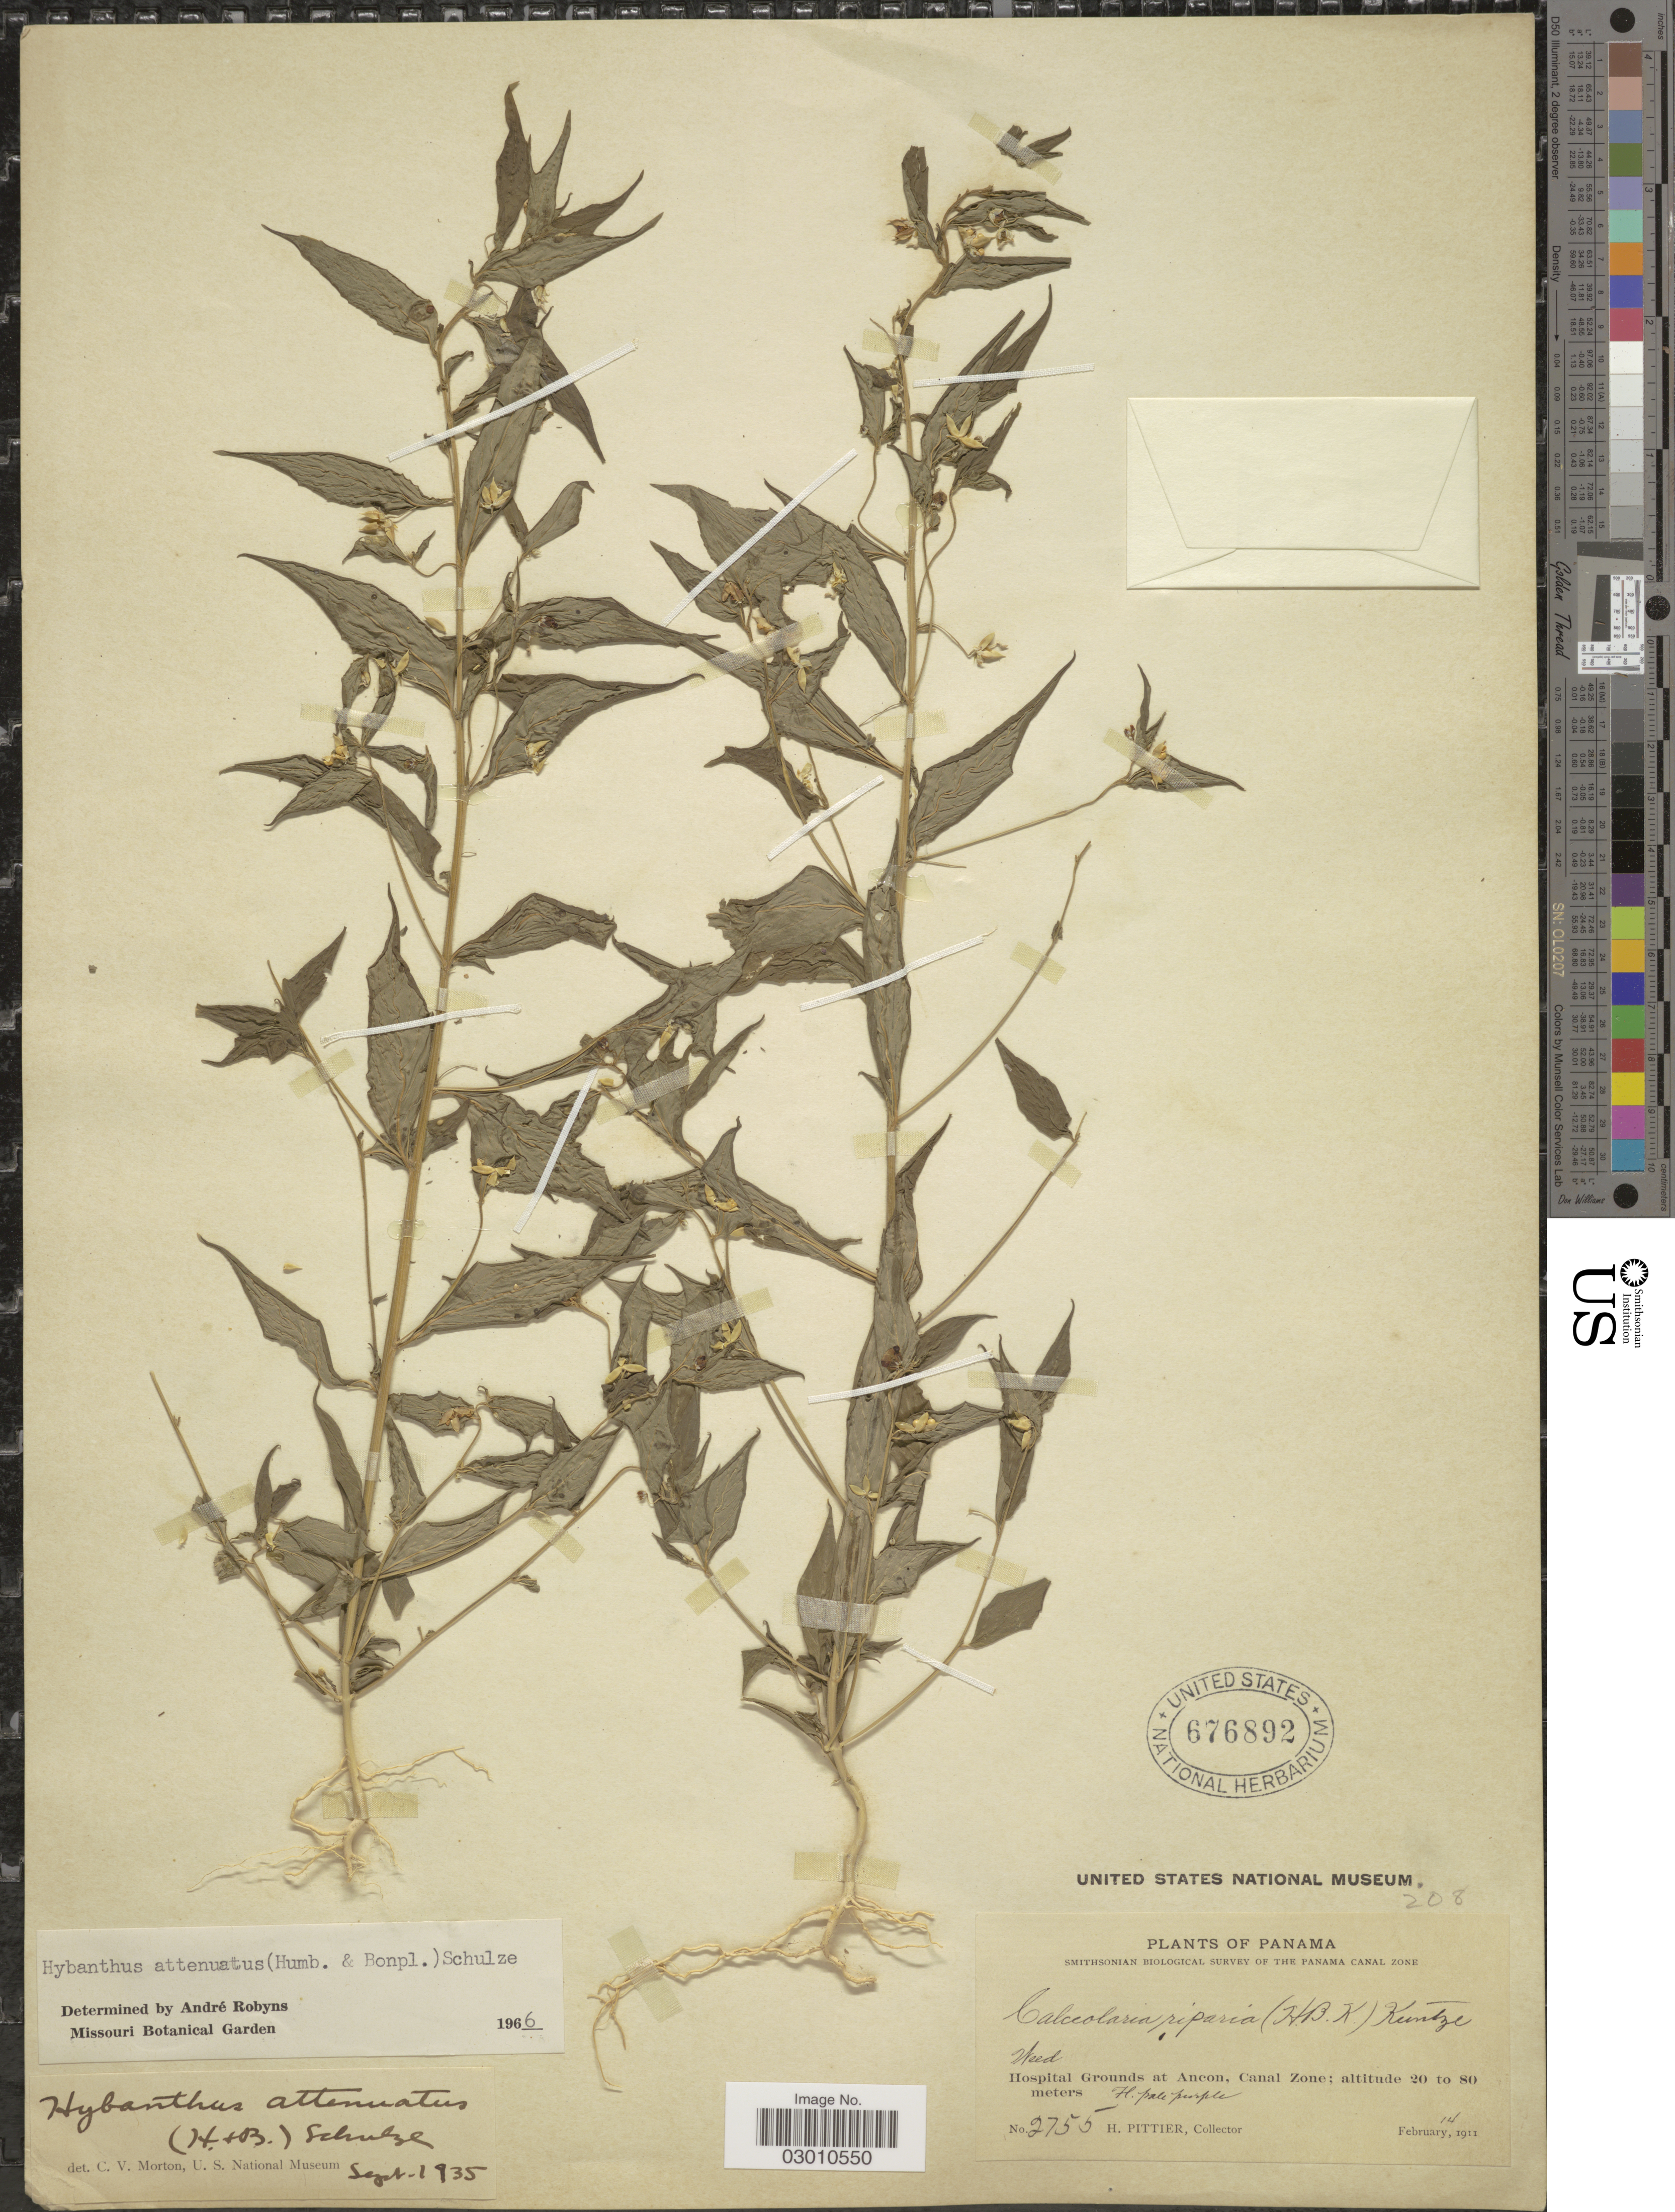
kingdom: Plantae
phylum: Tracheophyta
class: Magnoliopsida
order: Malpighiales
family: Violaceae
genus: Pombalia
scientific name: Pombalia attenuata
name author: (Humb. & Bonpl. ex Willd.) Paula-Souza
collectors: H. F. Pittier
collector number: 2755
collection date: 1911-02-14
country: Panama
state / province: Colón / Panamá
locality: Hospital Grounds at Ancon, Canal Zone.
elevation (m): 20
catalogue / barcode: US 676892